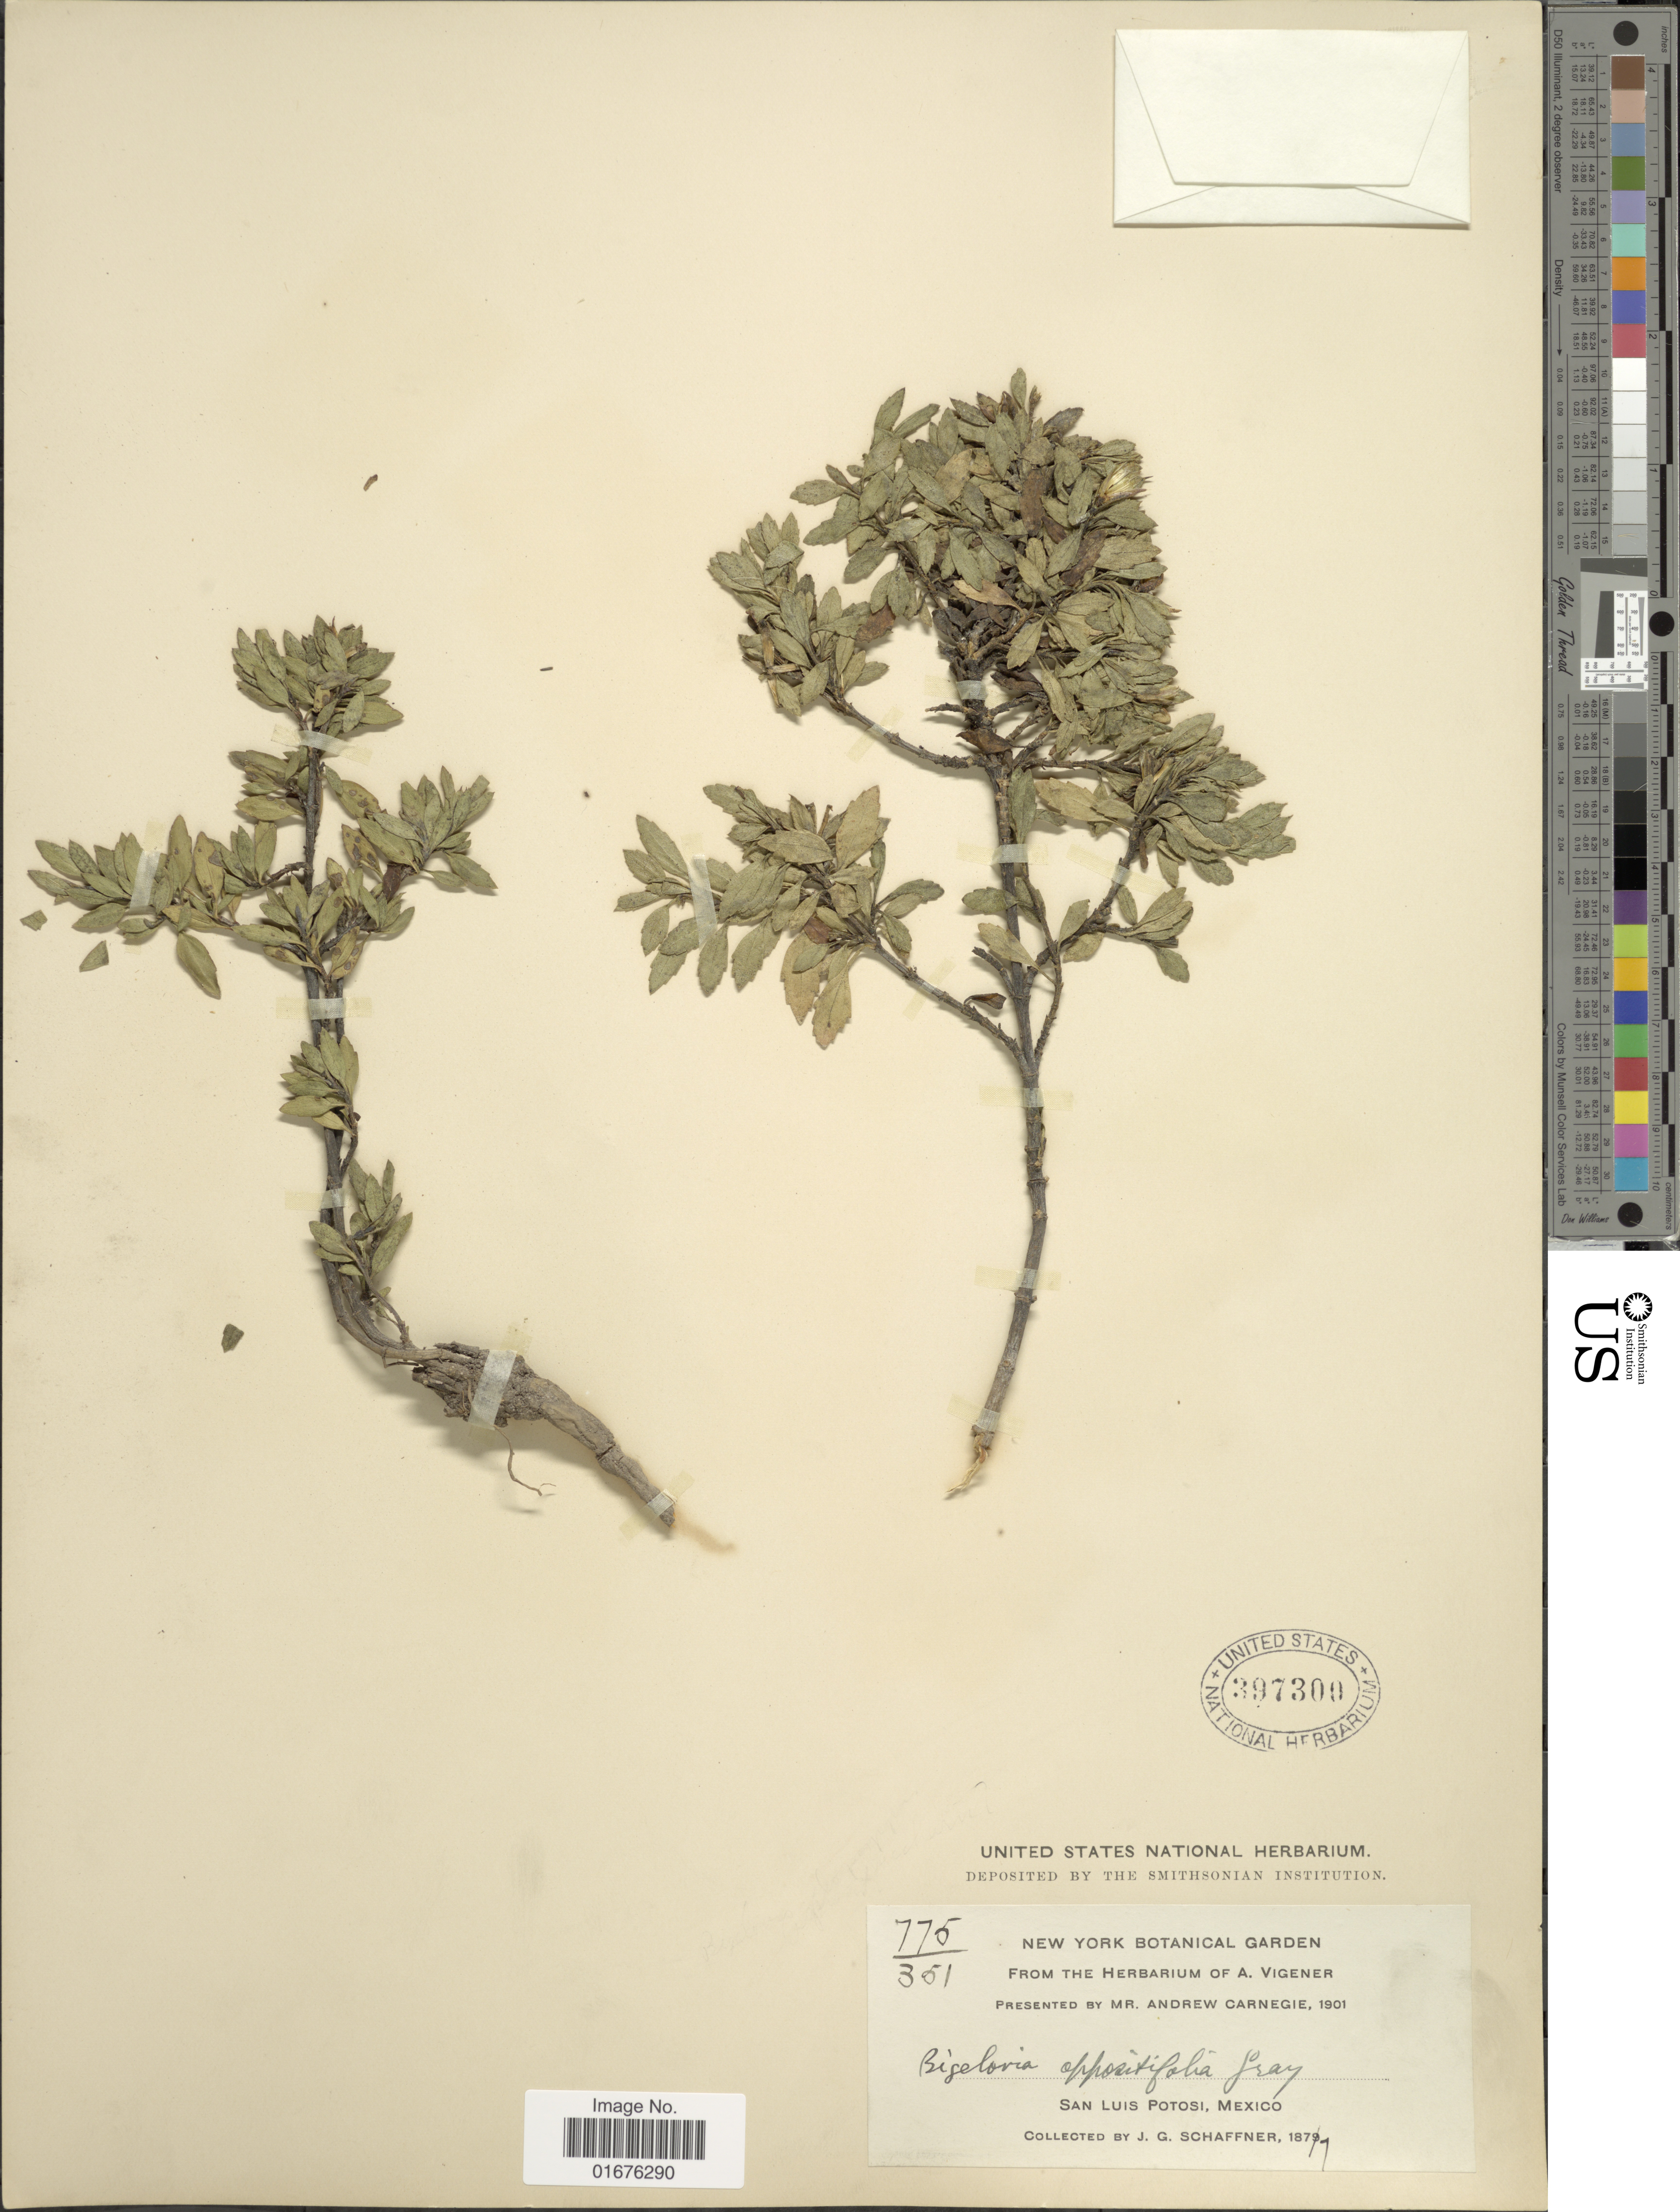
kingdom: Plantae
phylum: Tracheophyta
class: Magnoliopsida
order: Asterales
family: Asteraceae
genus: Ageratina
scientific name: Ageratina mygindaefolia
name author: (A. Gray) R.M. King & H. Rob.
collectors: J. G. Schaffner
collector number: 775/351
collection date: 1819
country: Mexico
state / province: San Luis Potosí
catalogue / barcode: US 397300